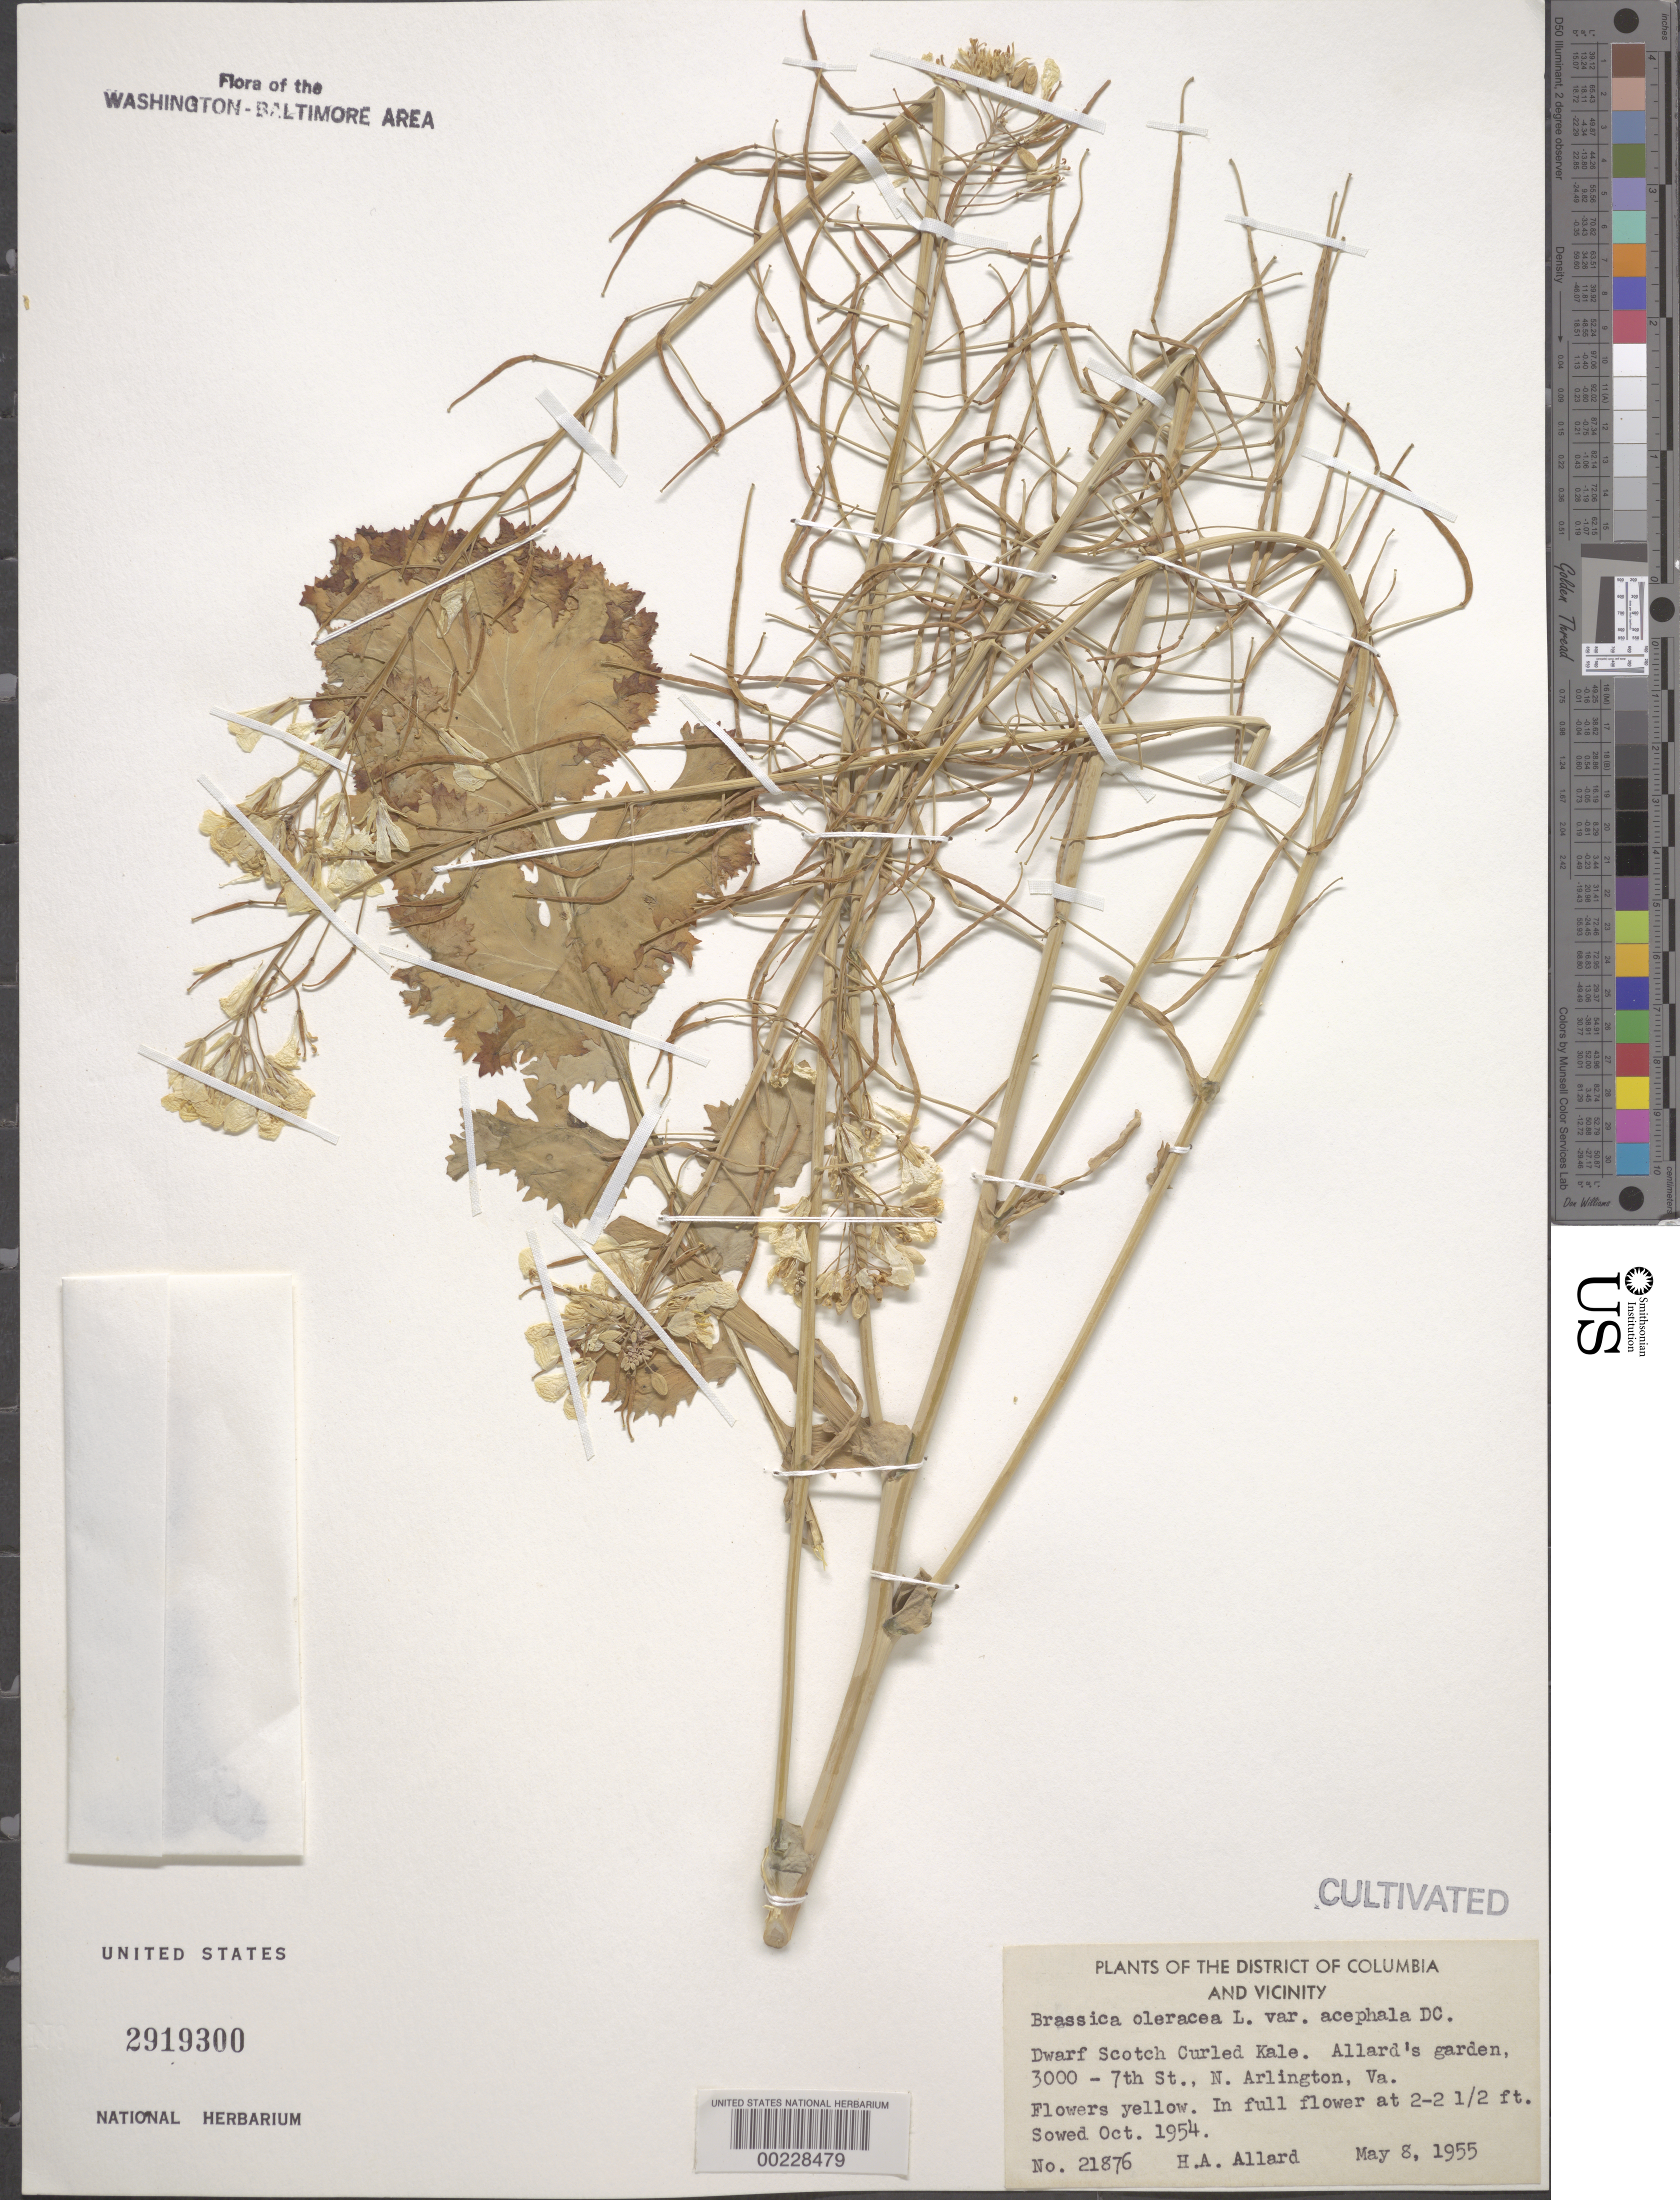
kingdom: Plantae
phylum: Tracheophyta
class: Magnoliopsida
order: Brassicales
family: Brassicaceae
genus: Brassica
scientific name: Brassica oleracea var. acephala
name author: DC.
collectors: H. A. Allard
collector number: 21876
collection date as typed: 08 May 1951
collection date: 1951-05-08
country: United States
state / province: Virginia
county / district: Arlington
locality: Arlington, 3000 7th St N, Allard's garden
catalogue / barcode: US 2919300